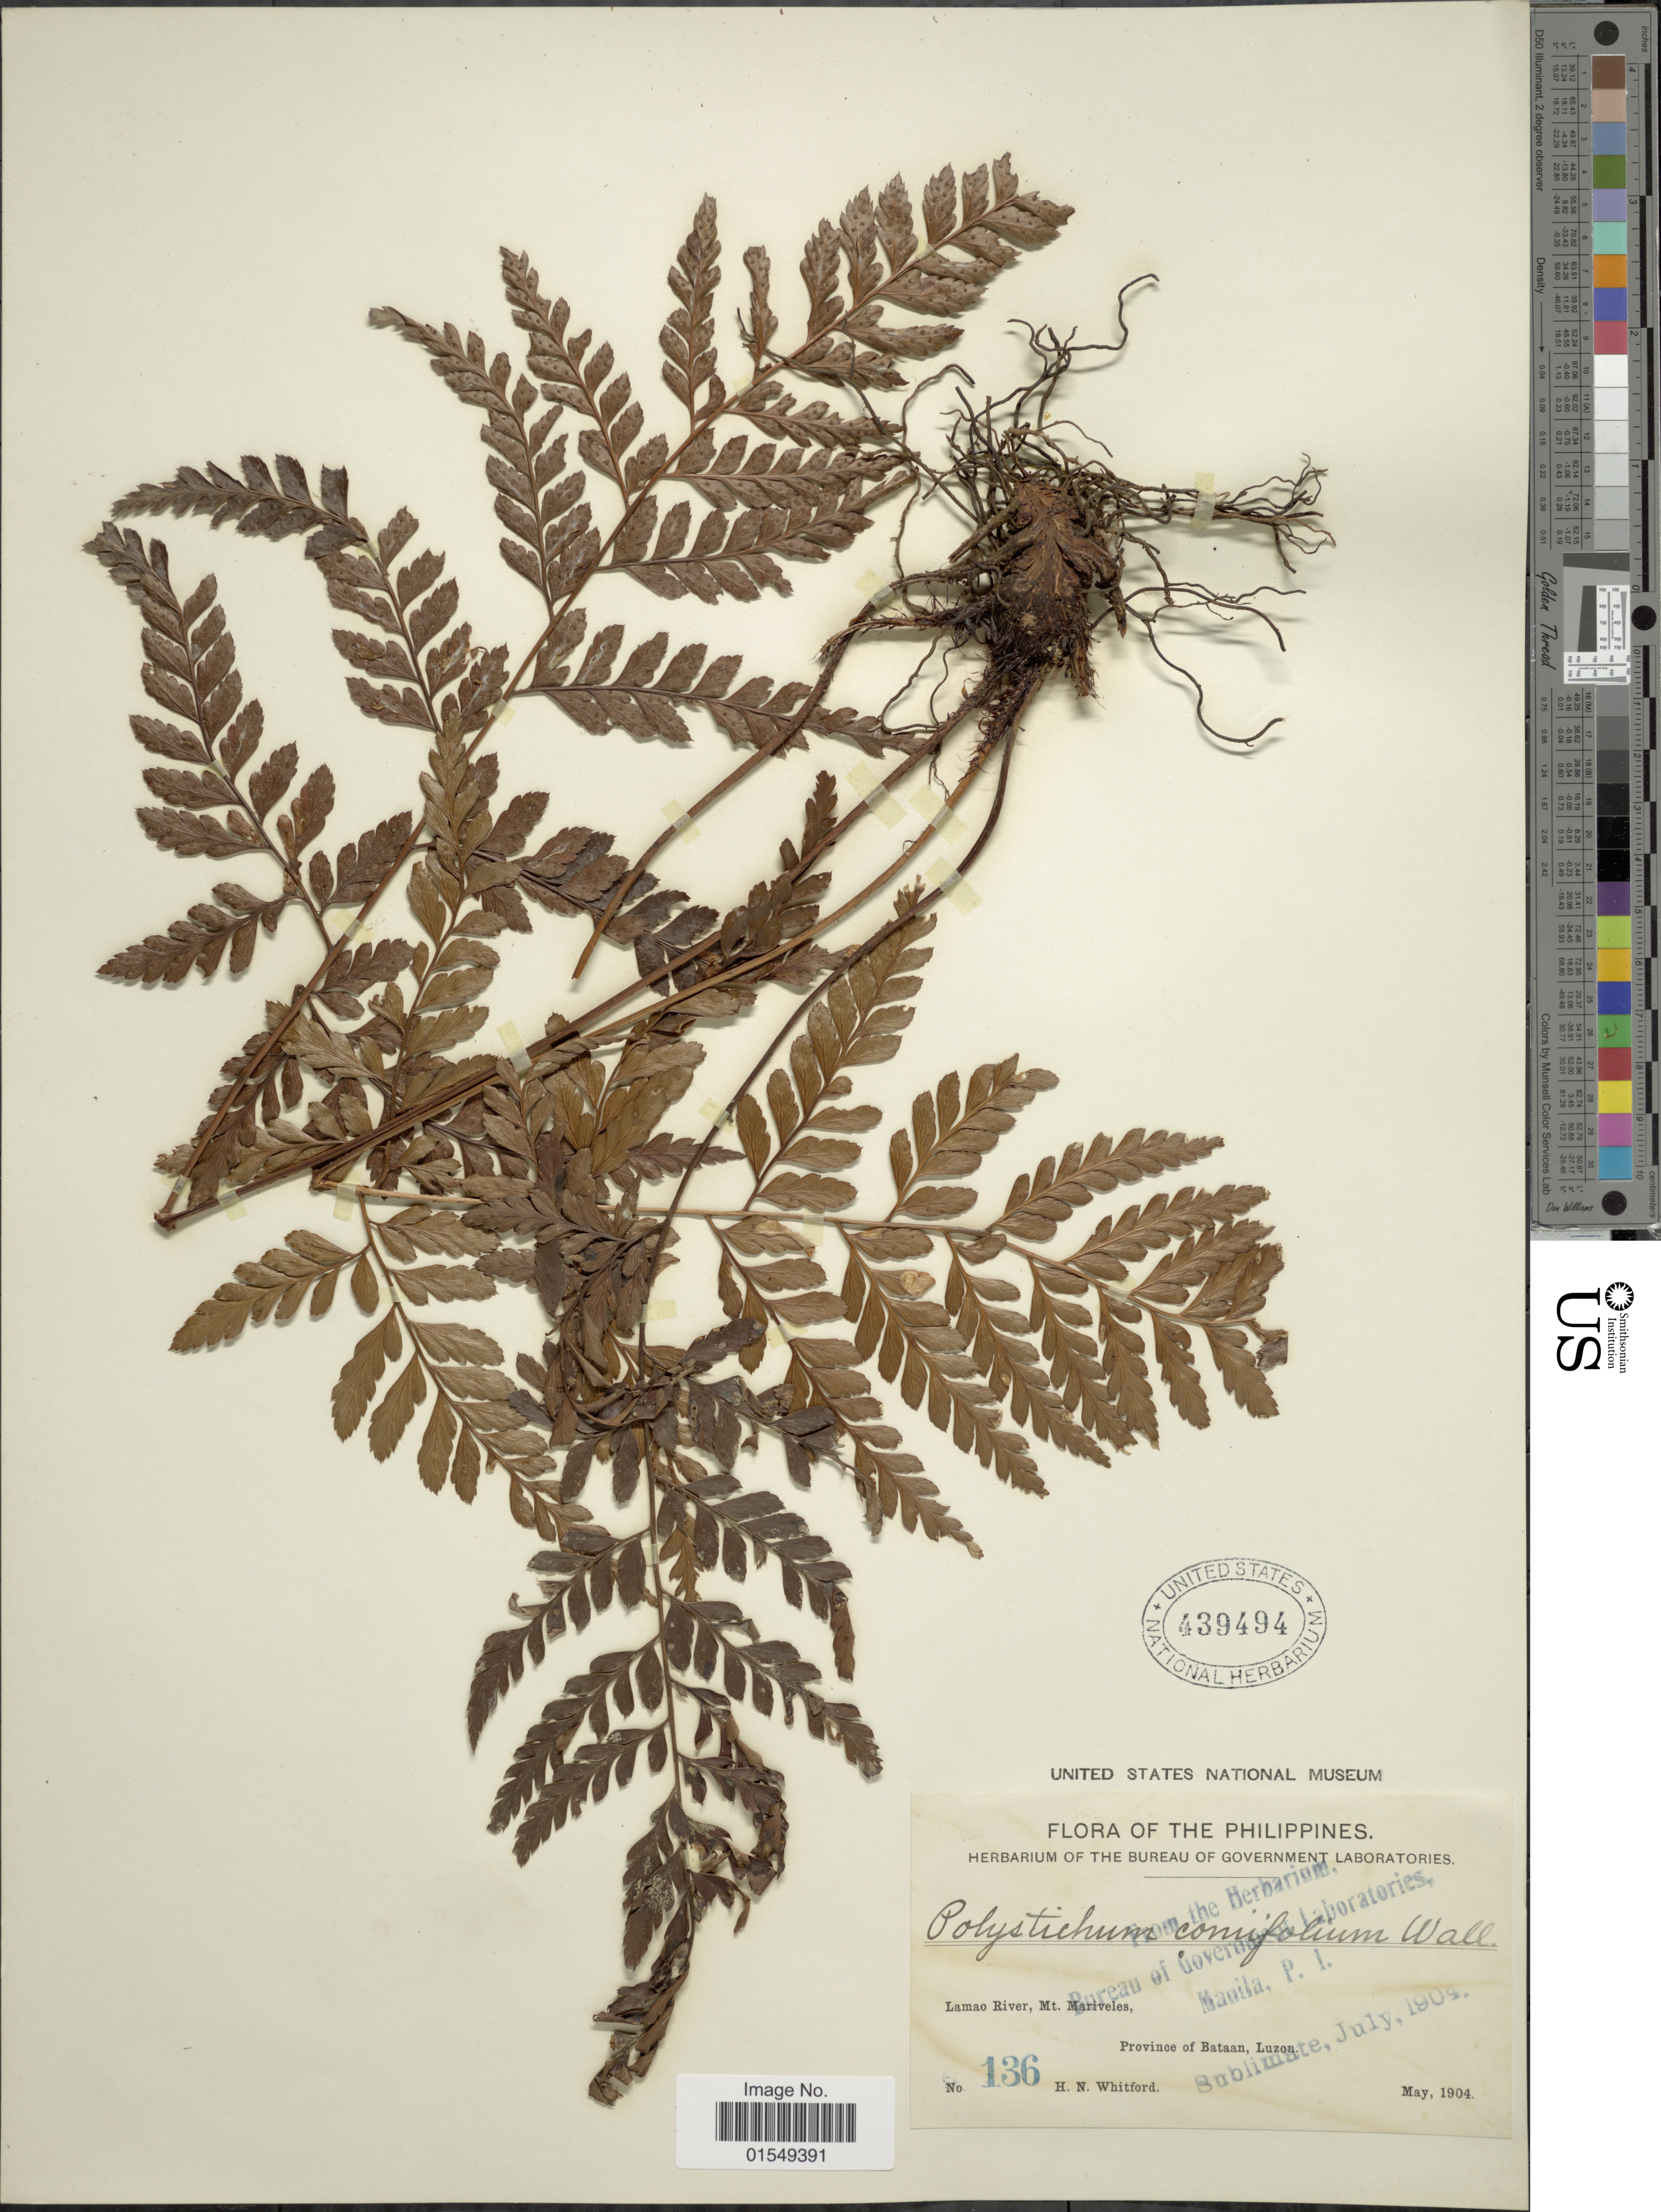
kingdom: Plantae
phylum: Tracheophyta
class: Polypodiopsida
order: Polypodiales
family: Dryopteridaceae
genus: Arachniodes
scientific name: Arachniodes carvifolia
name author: (Kunze) Ching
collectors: H. N. Whitford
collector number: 136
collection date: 1904-05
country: Philippines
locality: Lamao River, Mt. Mariveles, Province of Bataan, Luzon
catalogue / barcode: US 439494